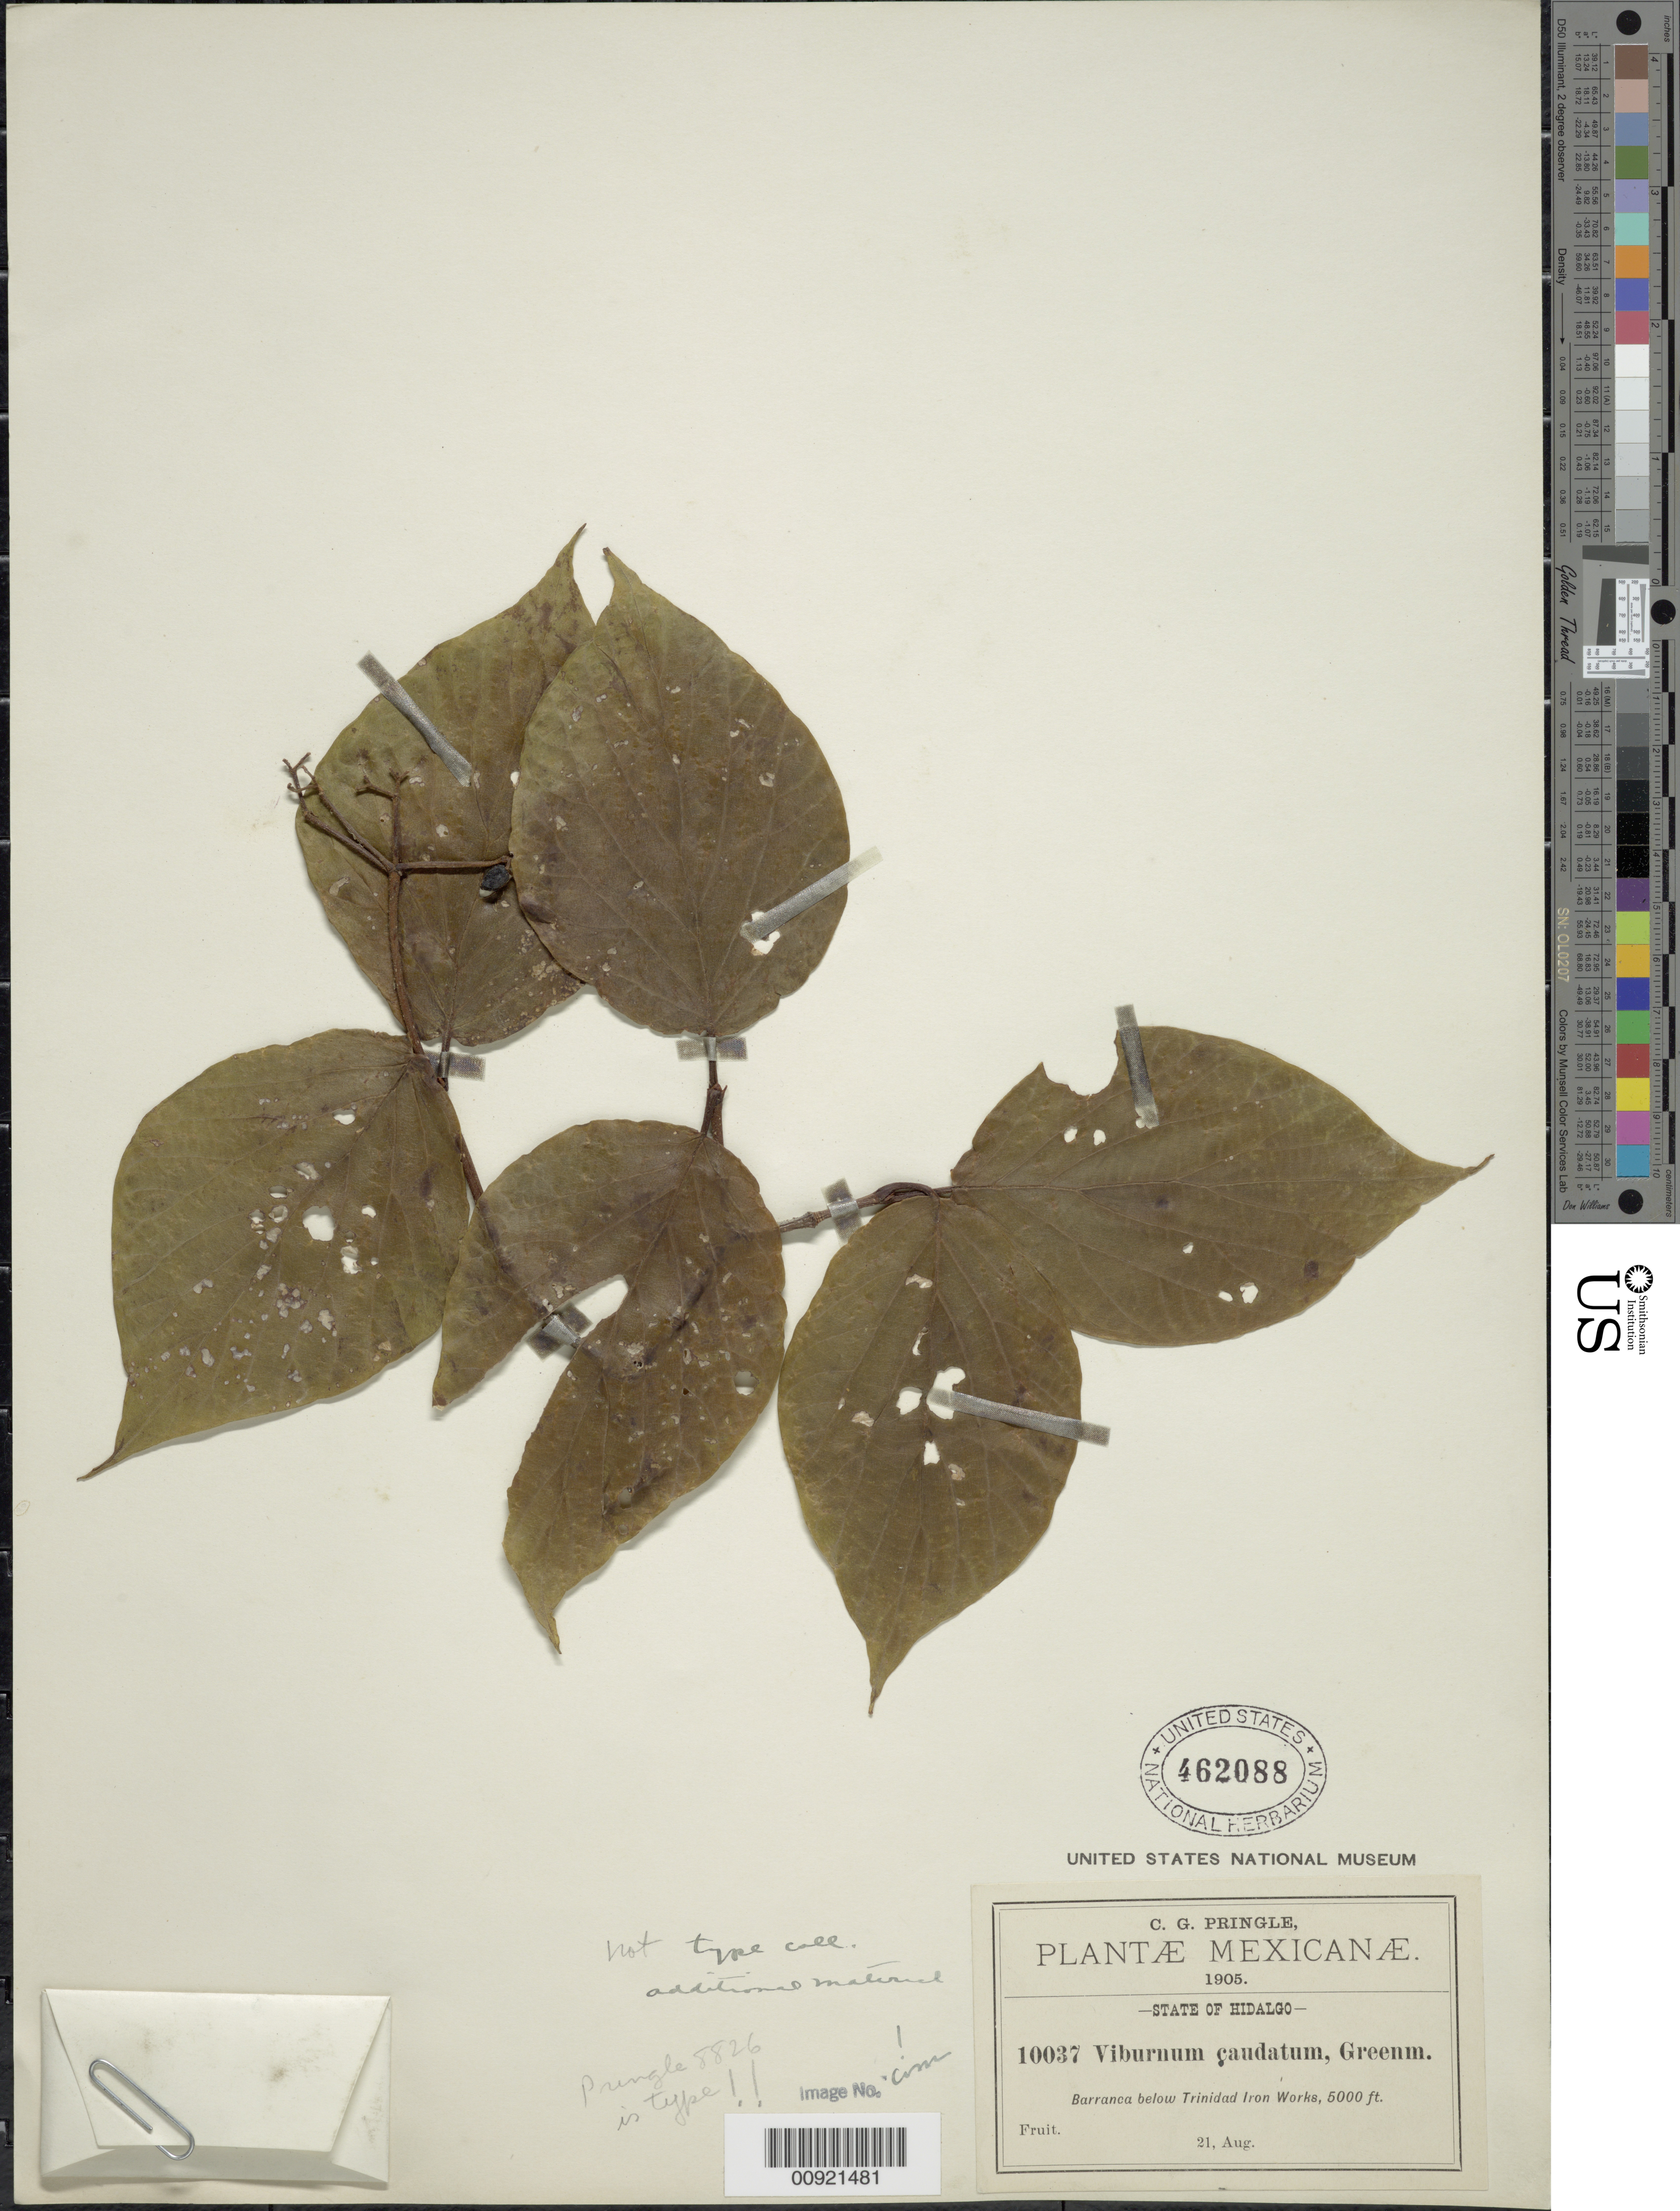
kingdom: Plantae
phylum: Tracheophyta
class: Magnoliopsida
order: Dipsacales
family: Viburnaceae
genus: Viburnum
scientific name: Viburnum caudatum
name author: Greenm.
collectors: C. G. Pringle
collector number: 10037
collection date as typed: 21 Aug 1905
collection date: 1905-08-21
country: Mexico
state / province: Hidalgo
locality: Barranca below Trinidad Iron Works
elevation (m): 1524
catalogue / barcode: US 462088